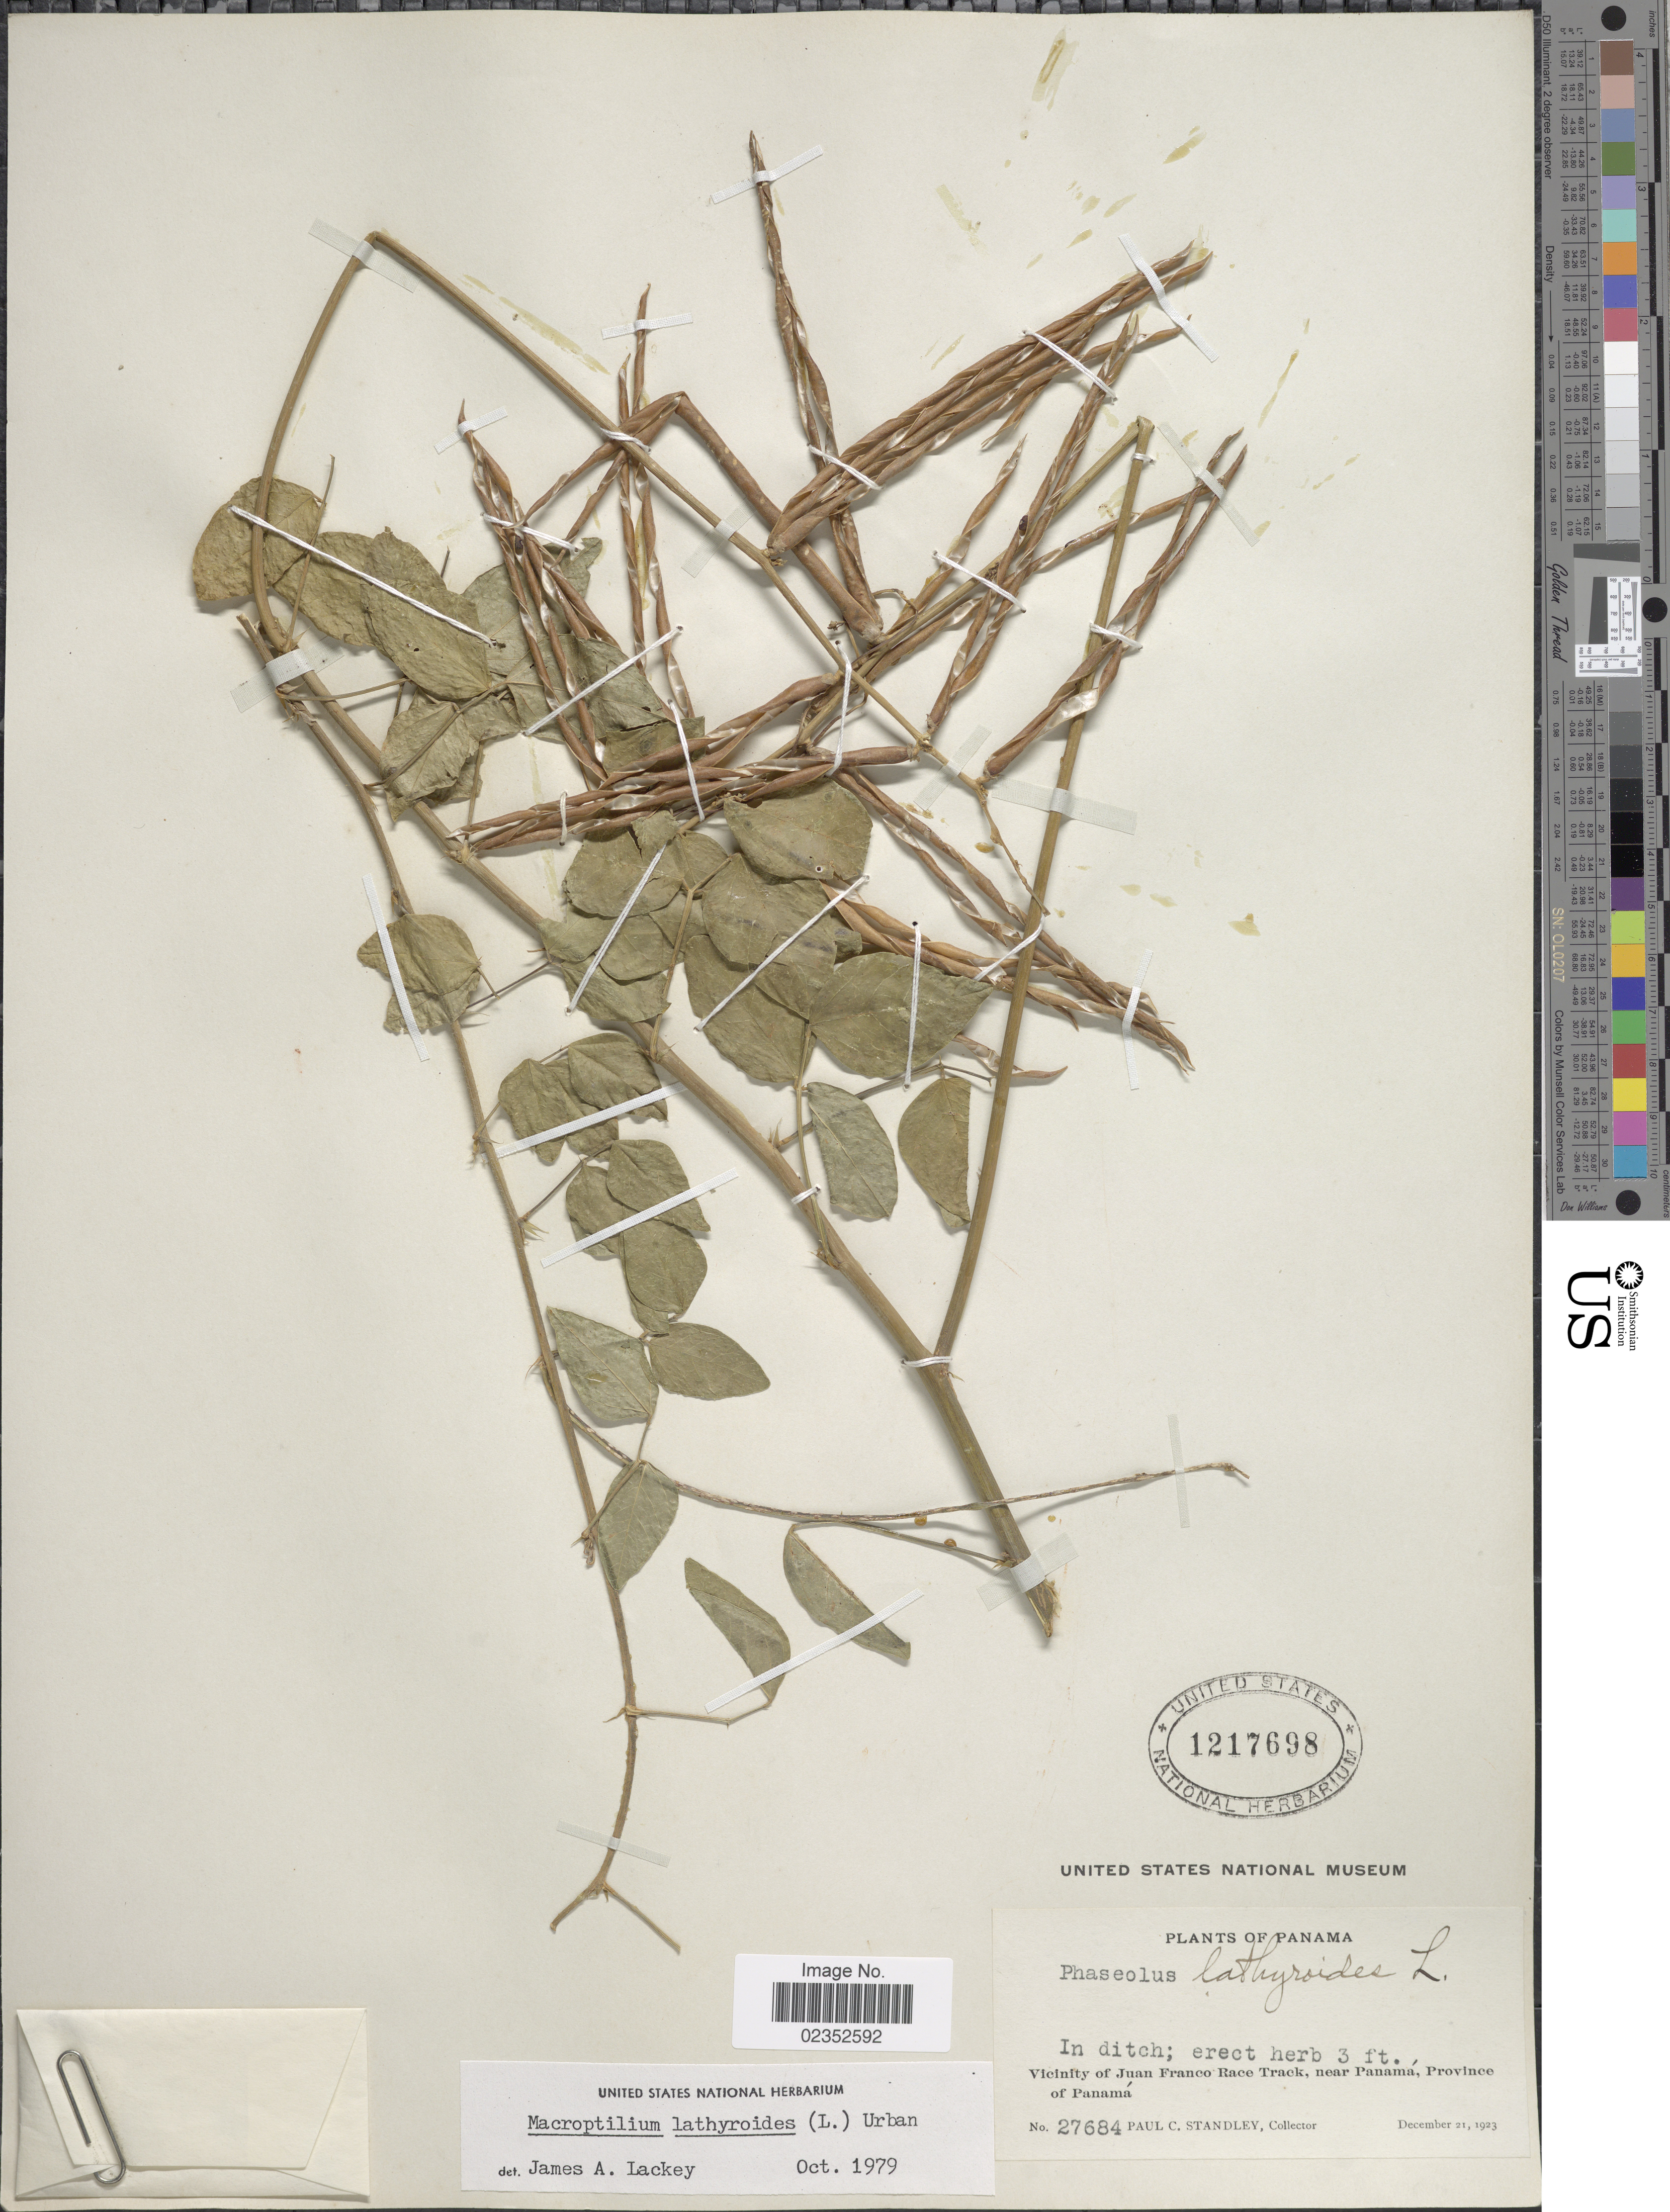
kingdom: Plantae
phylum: Tracheophyta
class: Magnoliopsida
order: Fabales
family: Fabaceae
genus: Macroptilium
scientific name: Macroptilium lathyroides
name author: (L.) Urb.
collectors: P. C. Standley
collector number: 27684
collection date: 1923-12-21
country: Panama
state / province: Panamá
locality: In ditch, vicinity of Juan Franco Race Track, near Panama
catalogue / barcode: US 1217698